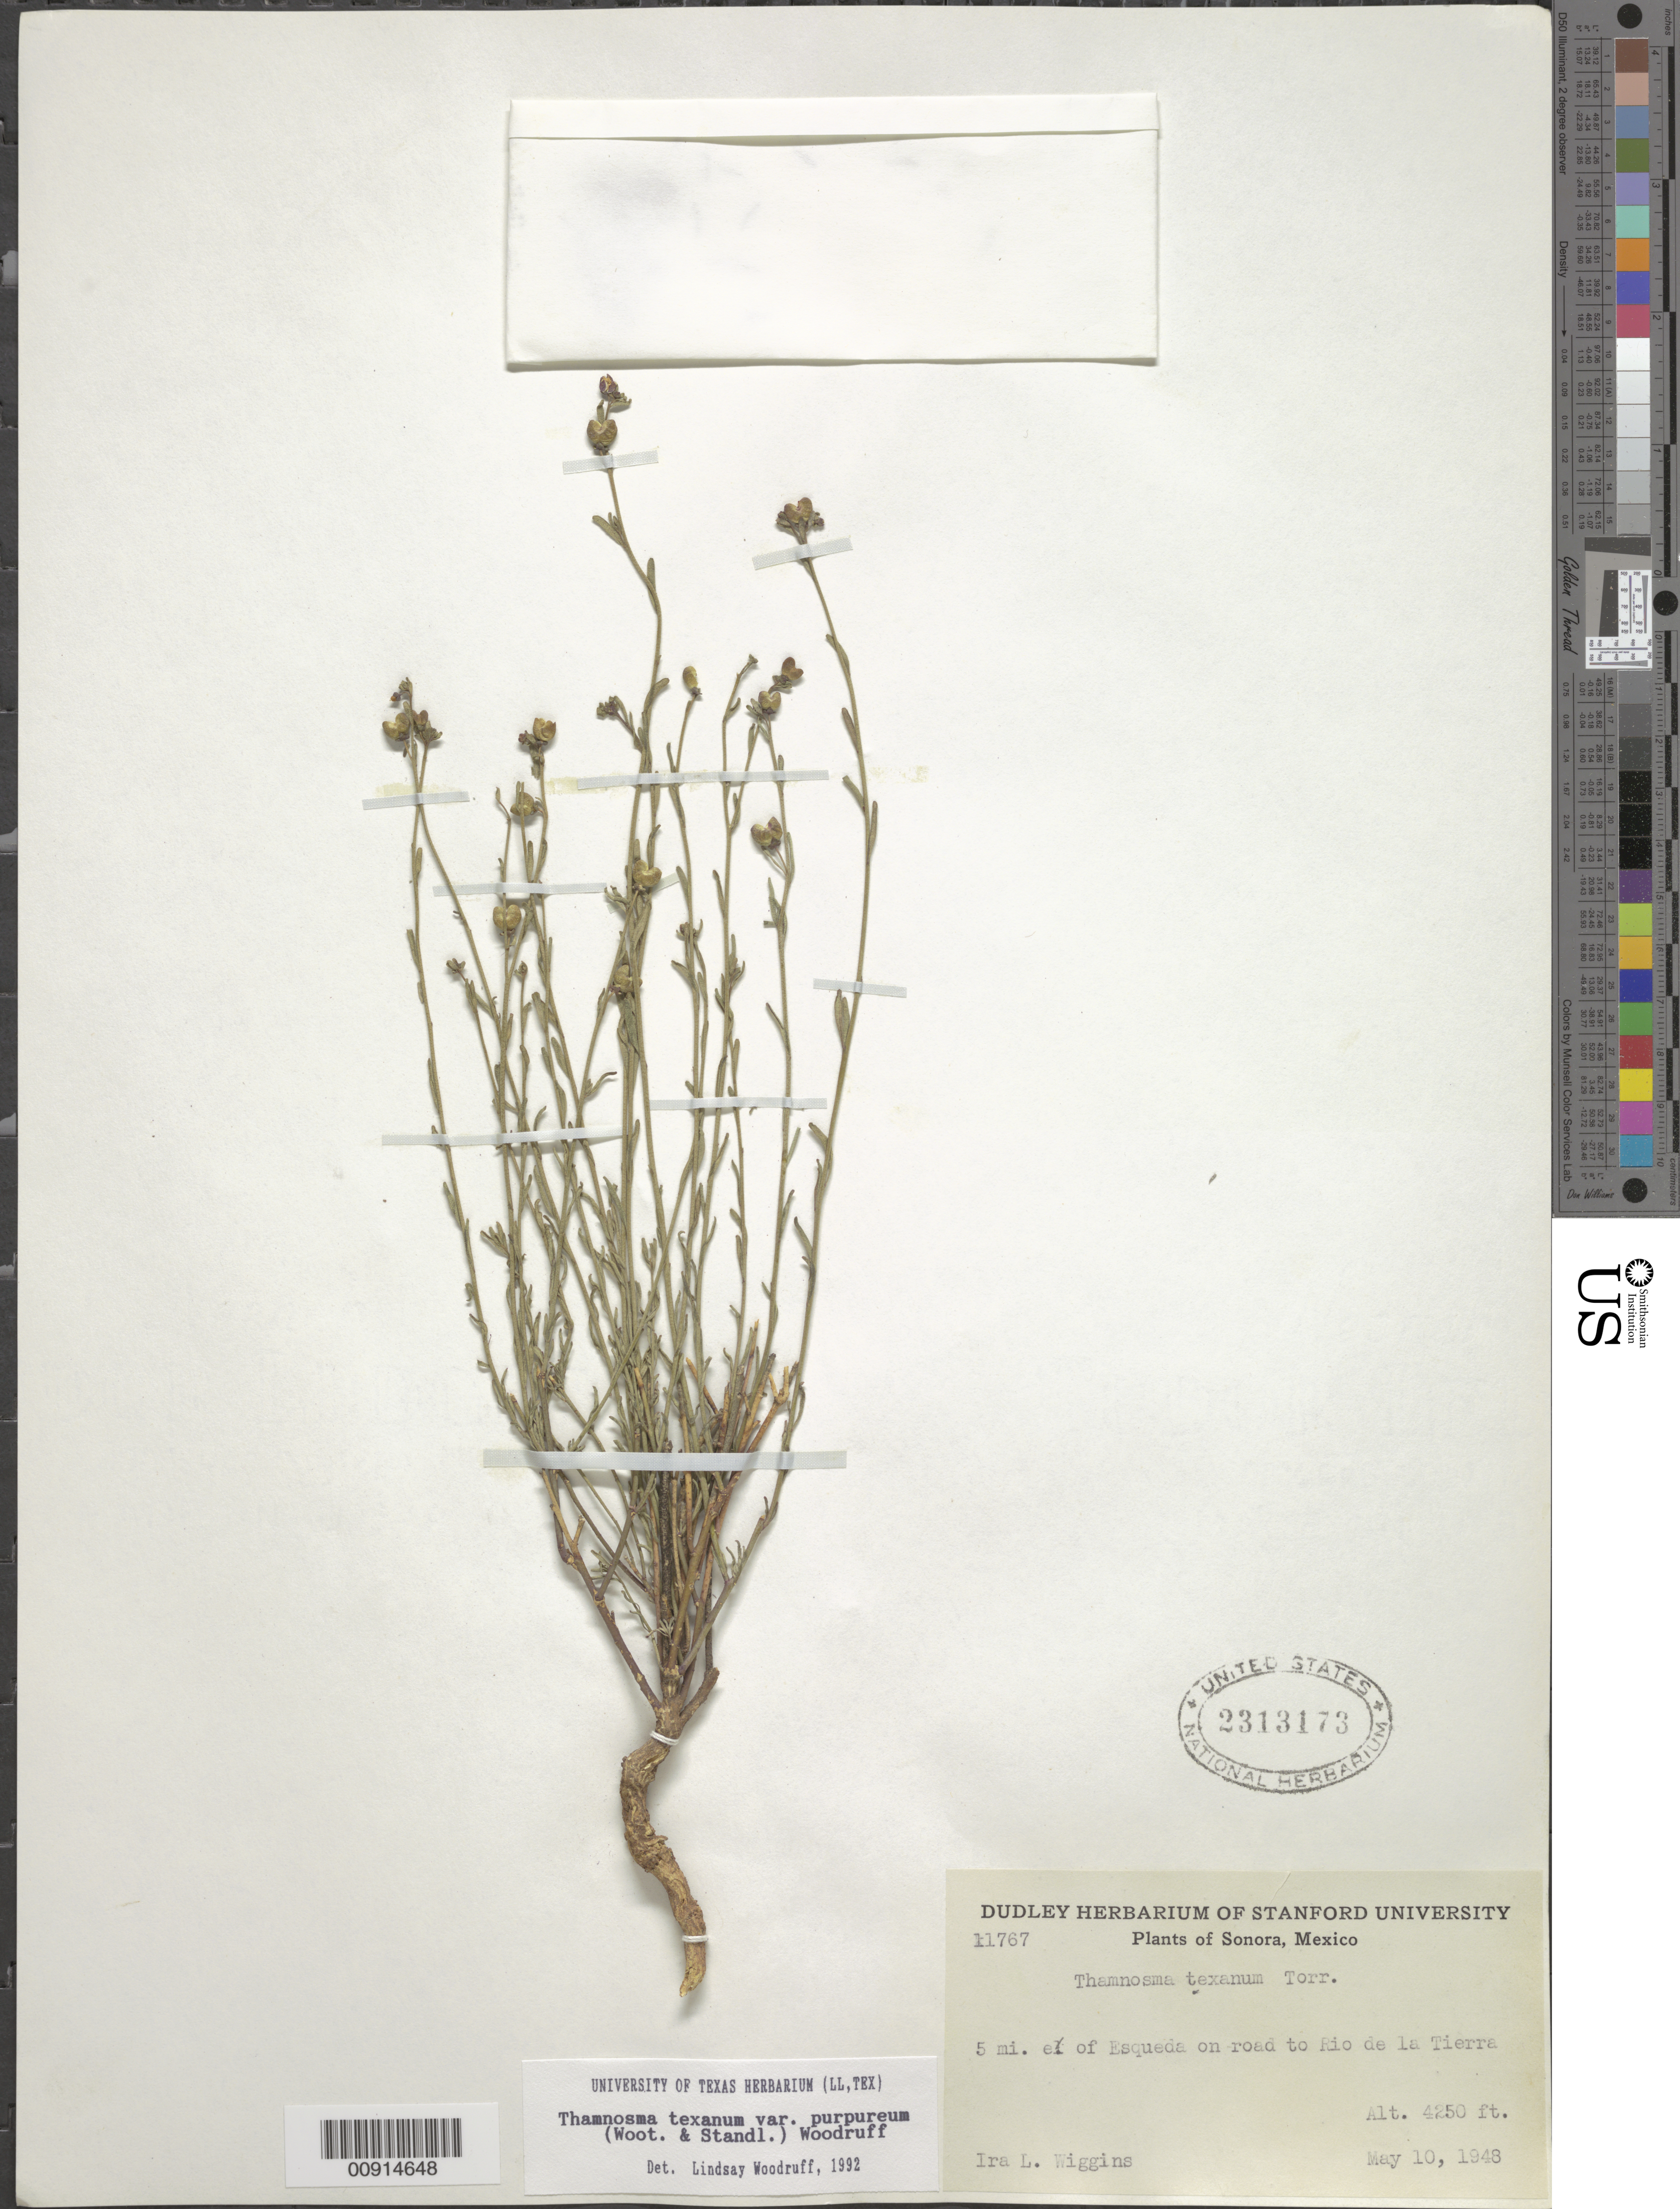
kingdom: Plantae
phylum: Tracheophyta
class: Magnoliopsida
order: Sapindales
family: Rutaceae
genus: Thamnosma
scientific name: Thamnosma texana var. purpurea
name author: (Wooton & Standl.) Woodruff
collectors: I. L. Wiggins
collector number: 11767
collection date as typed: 10 May 1948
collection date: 1948-05-10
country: Mexico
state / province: Sonora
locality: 5 mi. E of Esqueda on road to Río de la Tierra. Sonora.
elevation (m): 1295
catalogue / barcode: US 2313173